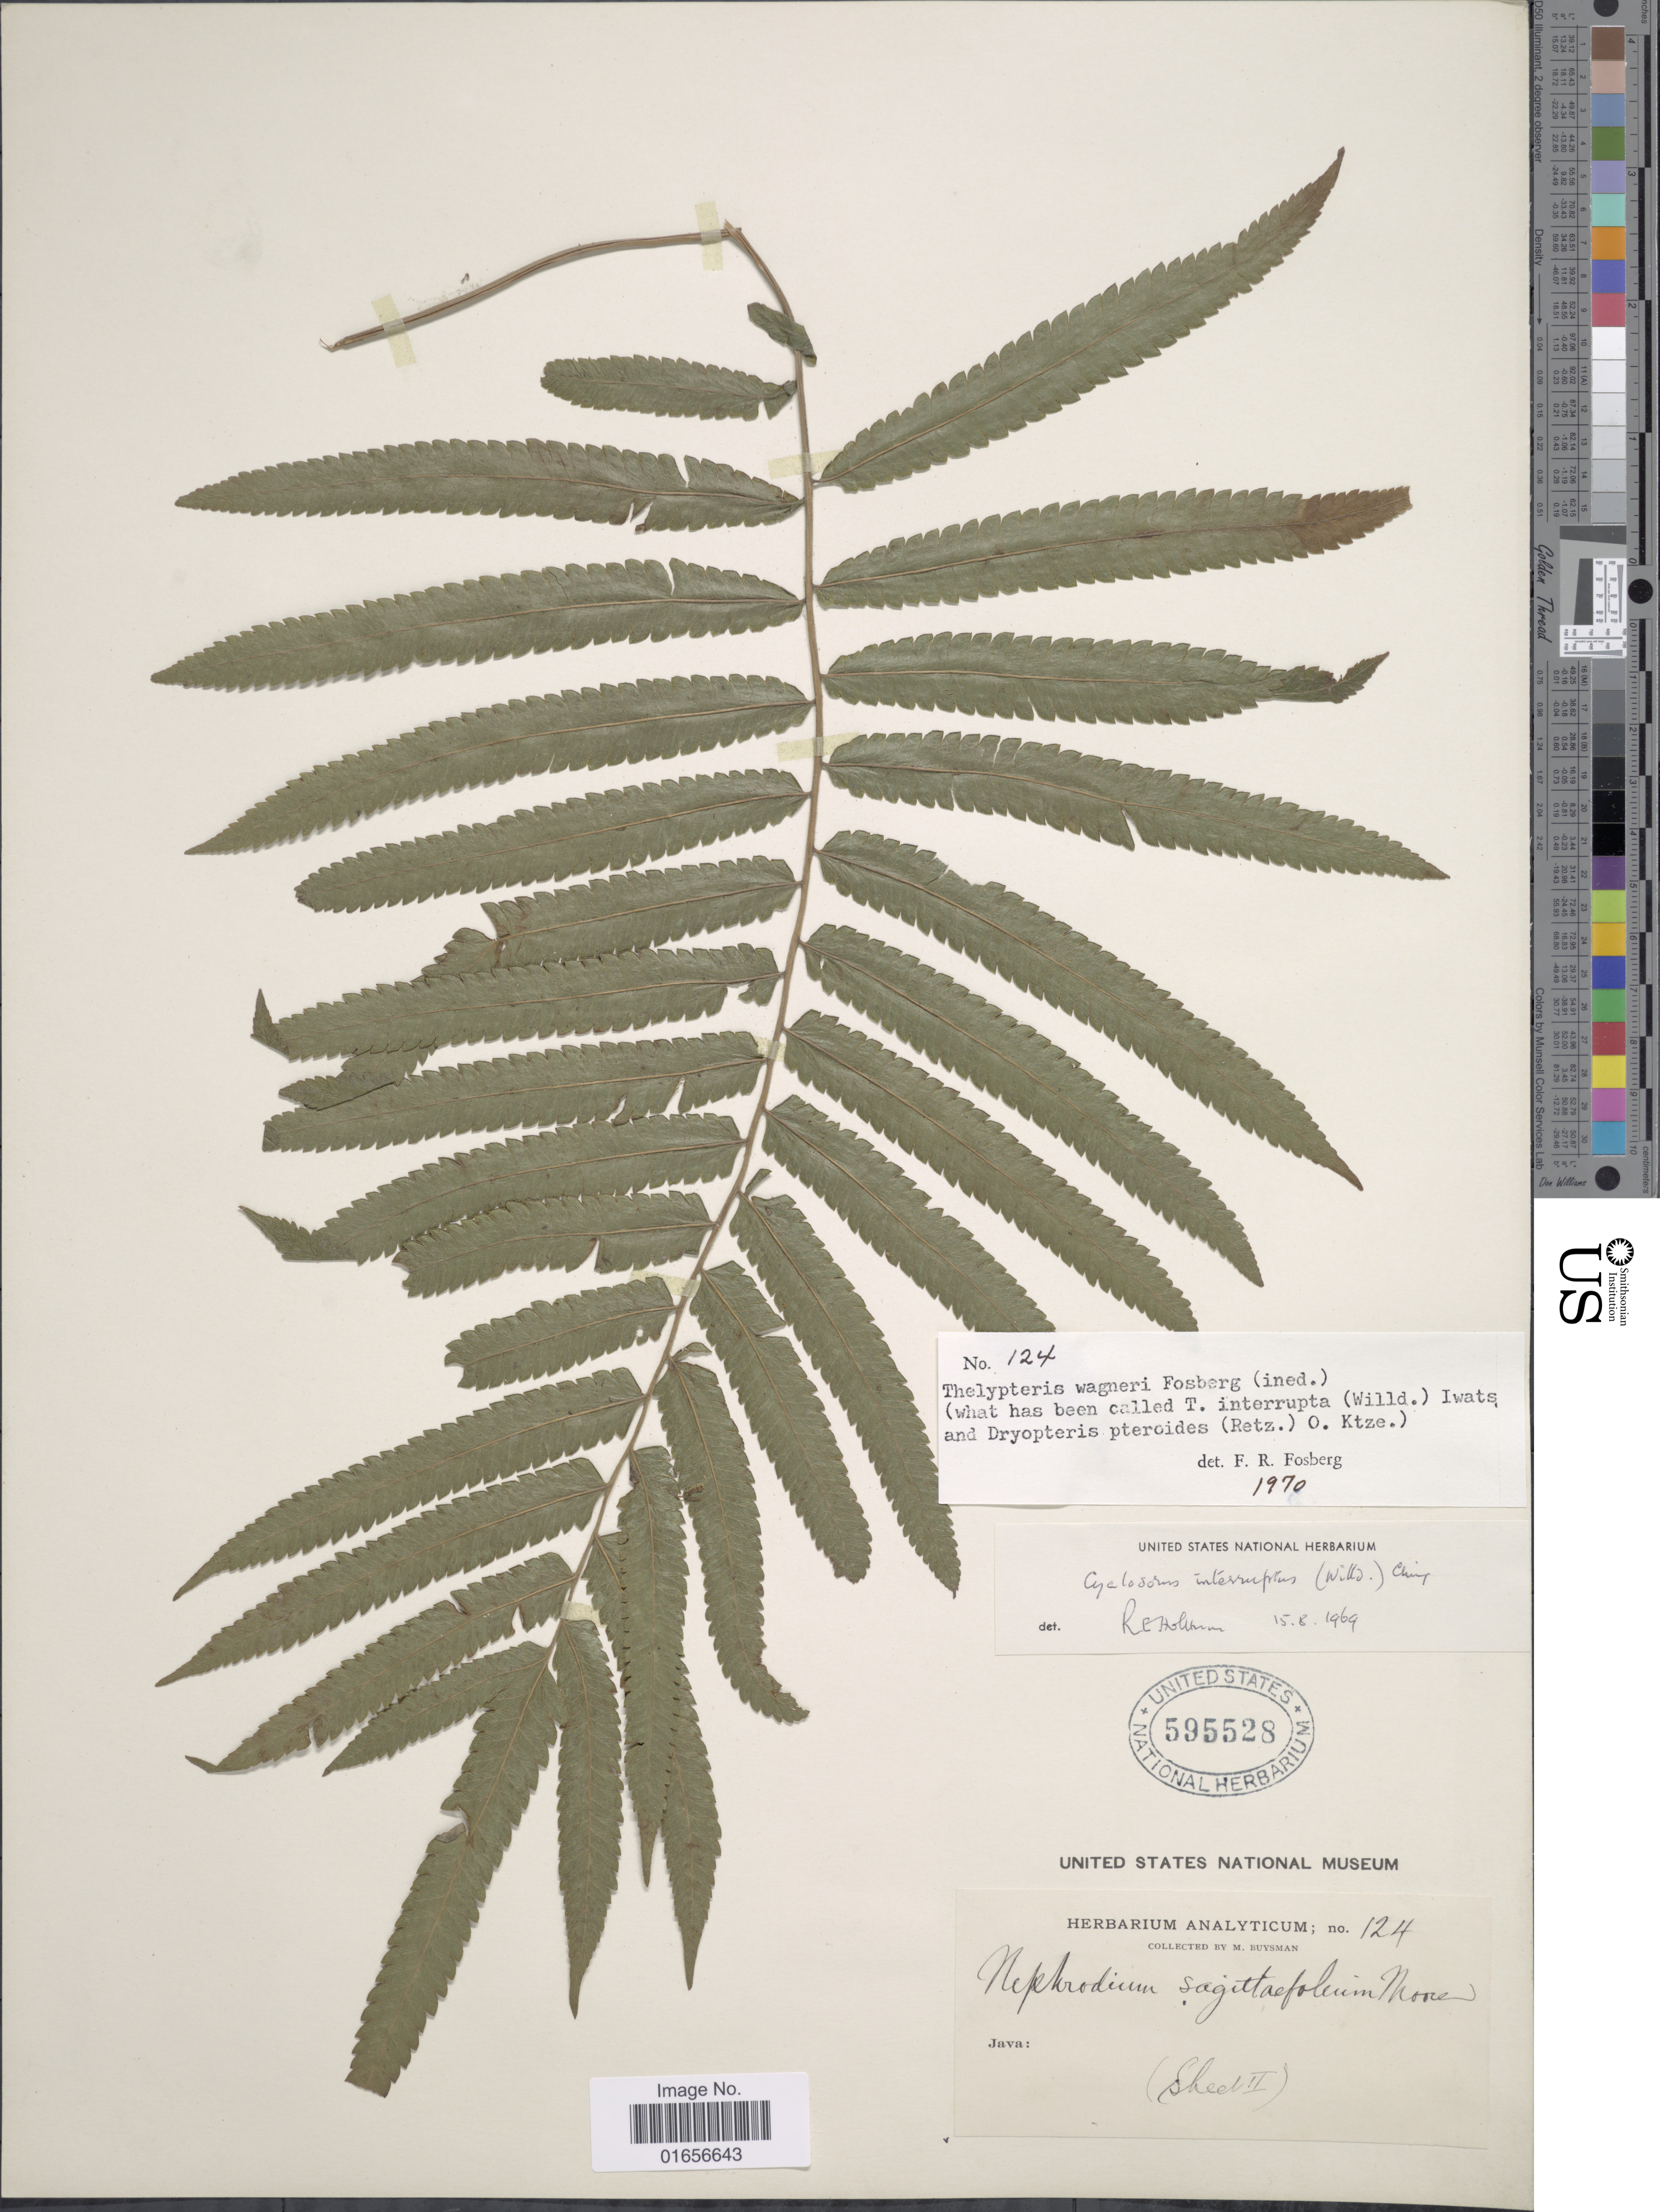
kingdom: Plantae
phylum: Tracheophyta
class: Polypodiopsida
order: Polypodiales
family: Thelypteridaceae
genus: Amphineuron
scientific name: Amphineuron terminans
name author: (J. Sm. ex Hook.) Holttum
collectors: M. Buysman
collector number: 124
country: Indonesia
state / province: Java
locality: Java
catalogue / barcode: US 595528